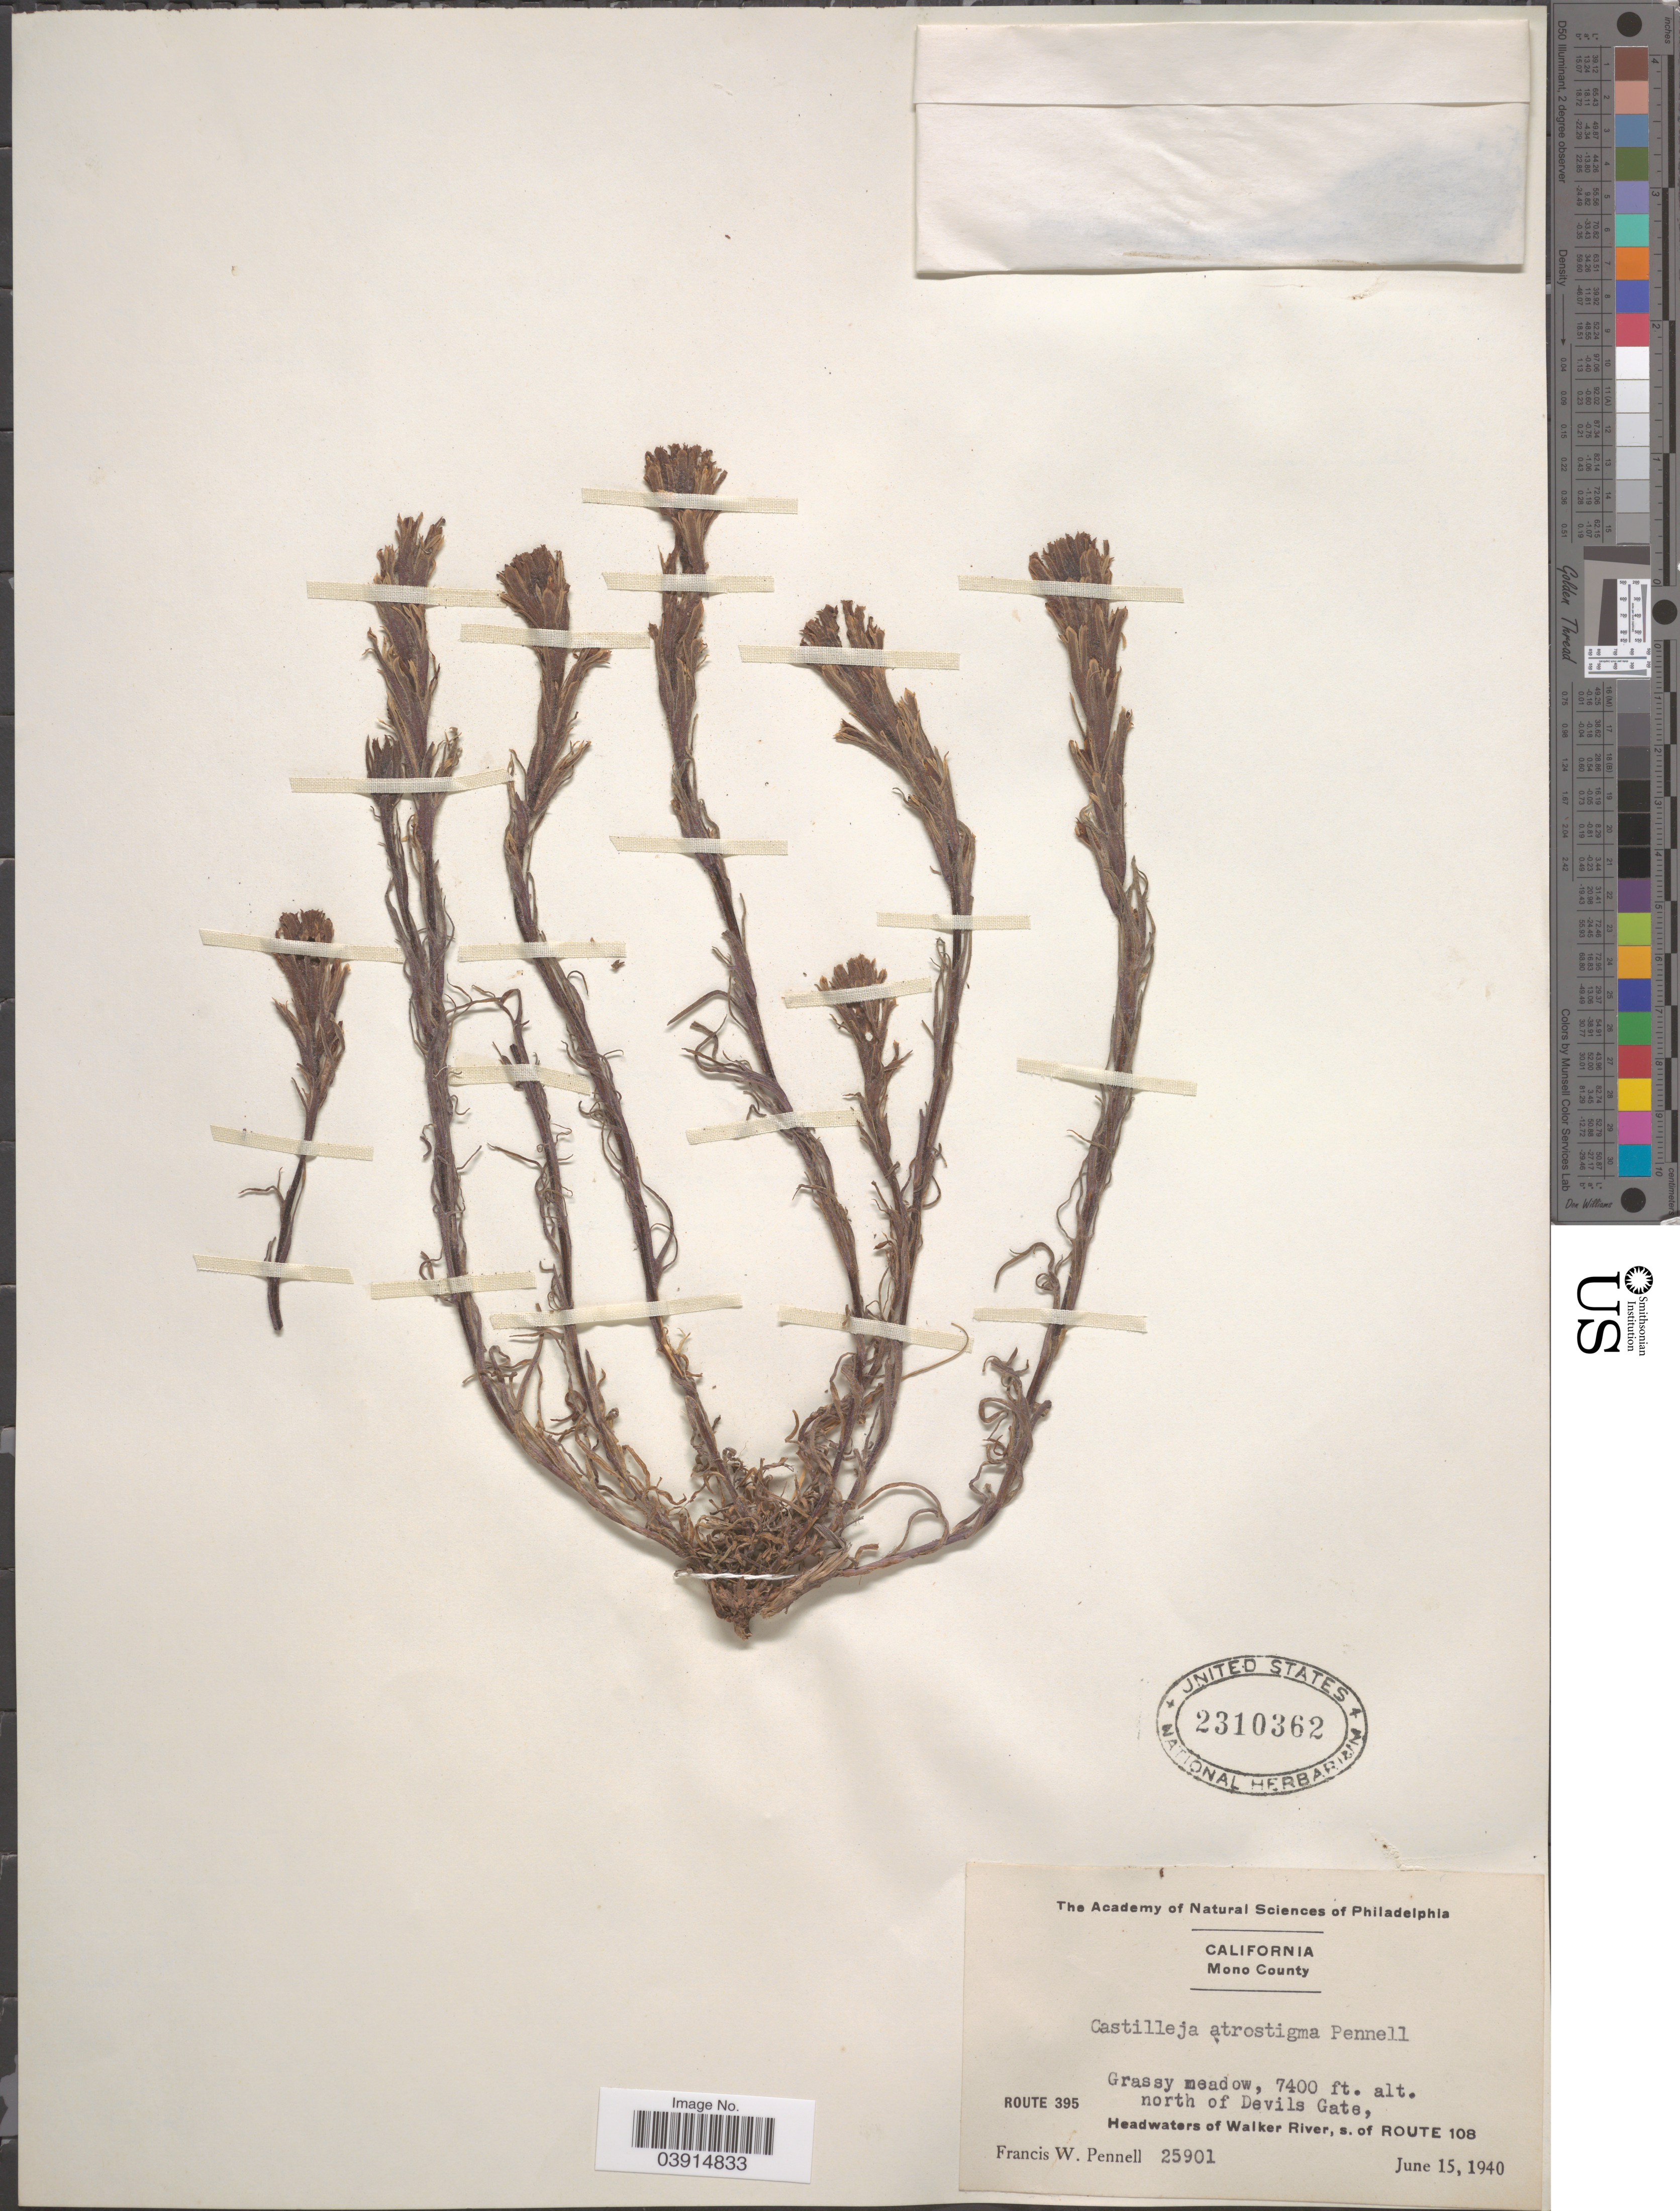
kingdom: Plantae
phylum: Tracheophyta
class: Magnoliopsida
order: Lamiales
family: Orobanchaceae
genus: Castilleja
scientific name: Castilleja sp.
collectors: F. W. Pennell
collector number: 25901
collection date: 1940-06-15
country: United States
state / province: California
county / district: Mono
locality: Mono County. Grassy meadow, north of Devils Gate, Headwaters of Walker River, s. of Route 108. Route 395.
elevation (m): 2256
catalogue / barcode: US 2310362